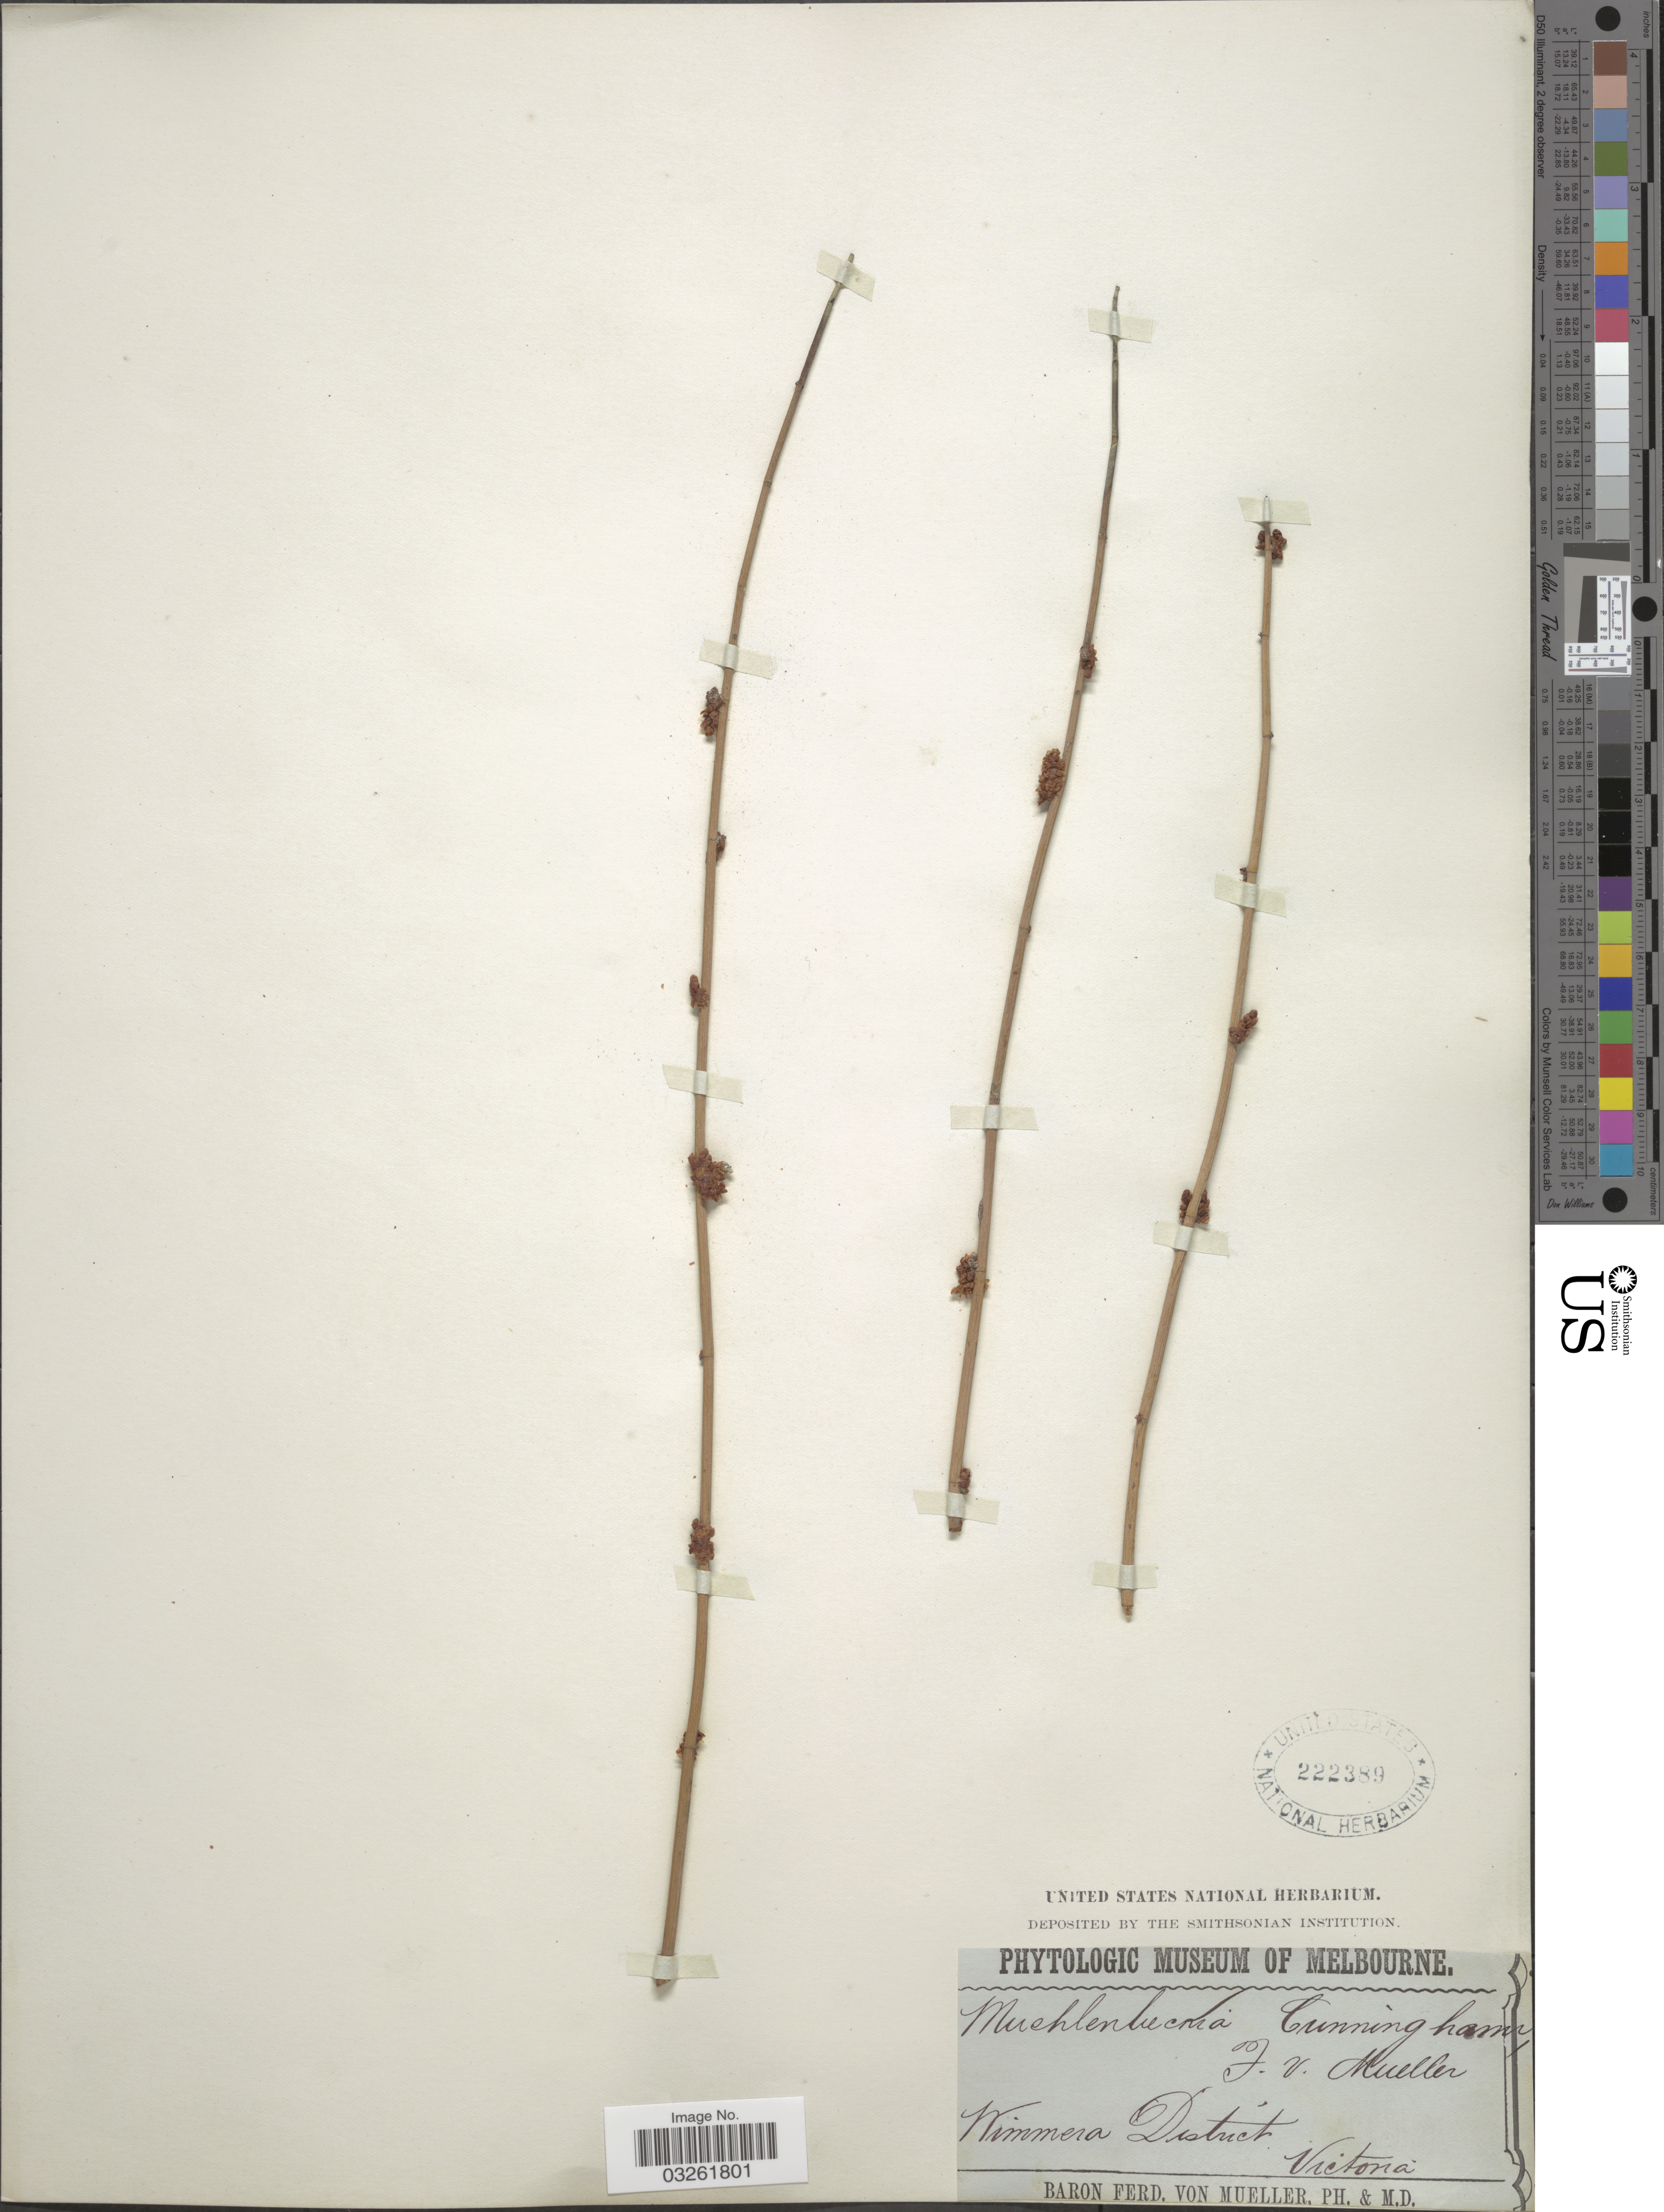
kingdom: Plantae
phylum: Tracheophyta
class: Magnoliopsida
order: Caryophyllales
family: Polygonaceae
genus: Duma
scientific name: Duma florulenta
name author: (Meisn.) T.M. Schust.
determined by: Strong, Mark T., (BOT), Smithsonian Institution - National Museum of Natural History (UNITED STATES)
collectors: F. Mueller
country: Australia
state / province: Victoria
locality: Wimmera District, Victoria.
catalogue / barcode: US 222389